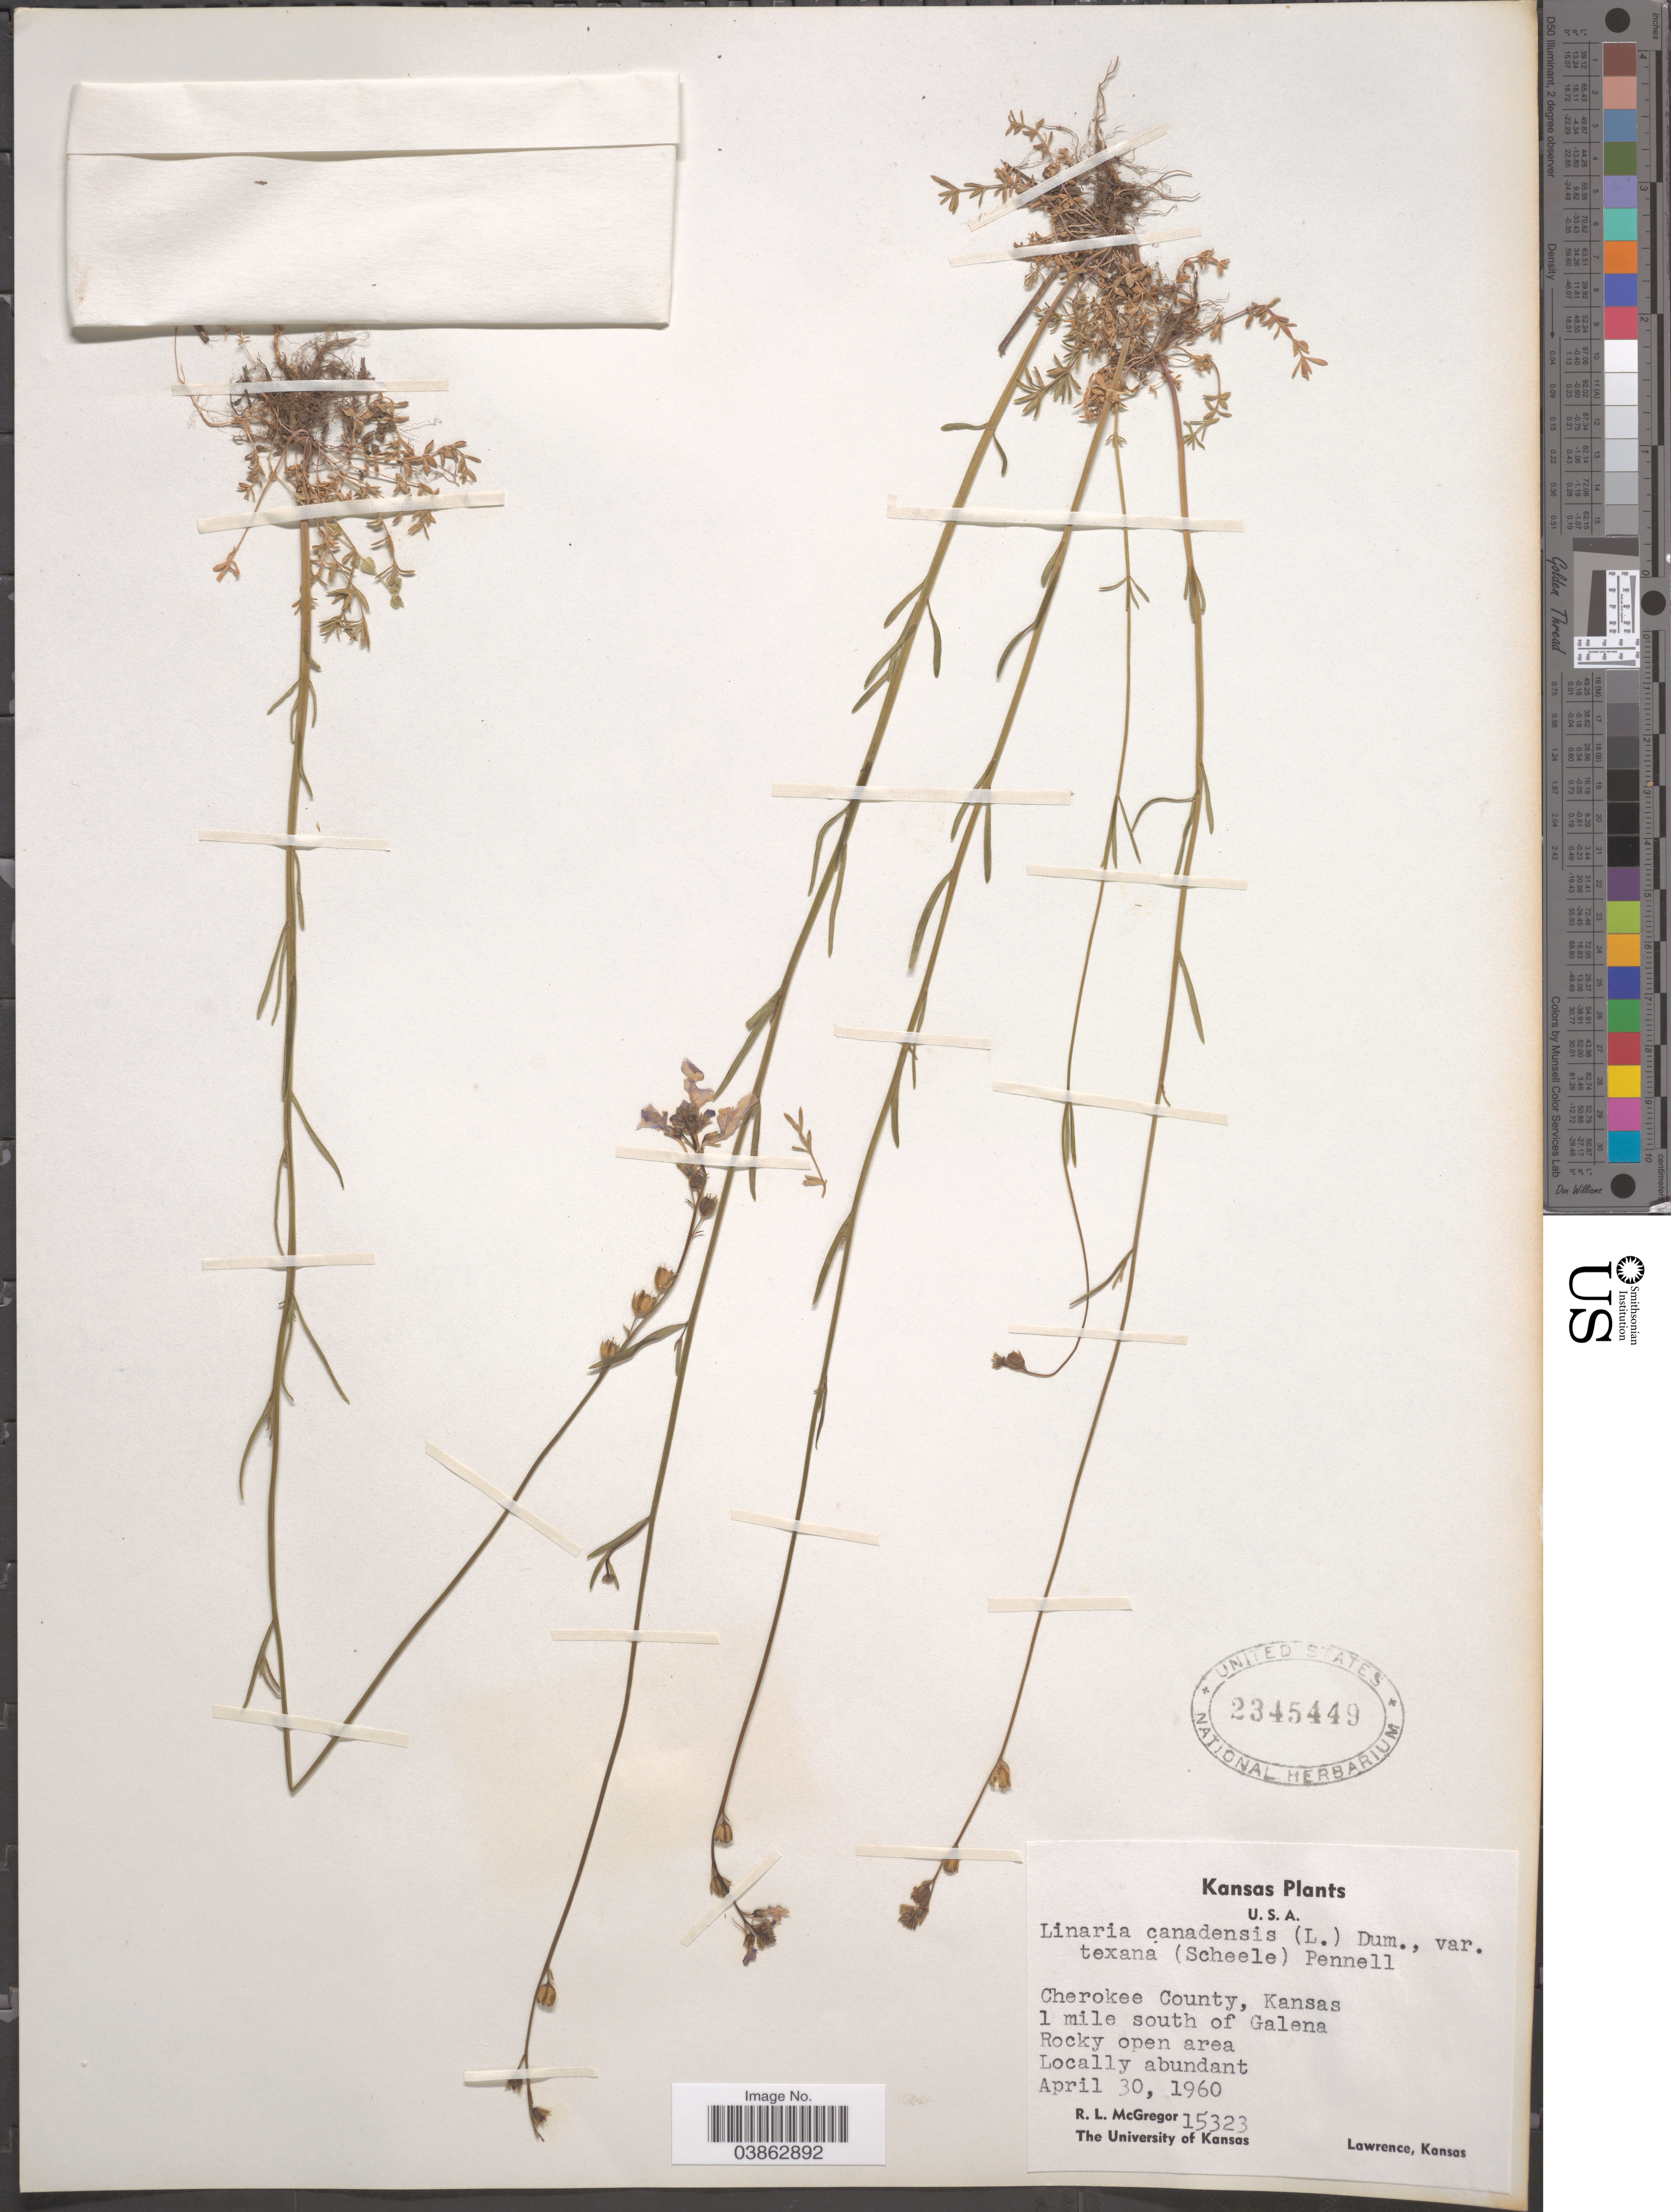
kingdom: Plantae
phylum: Tracheophyta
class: Magnoliopsida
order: Lamiales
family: Plantaginaceae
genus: Linaria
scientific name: Linaria texana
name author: Scheele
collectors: R. McGregor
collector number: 15323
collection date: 1960-04-30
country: United States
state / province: Kansas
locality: Cherokee County. 1 mile south of Galena.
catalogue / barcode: US 2345449